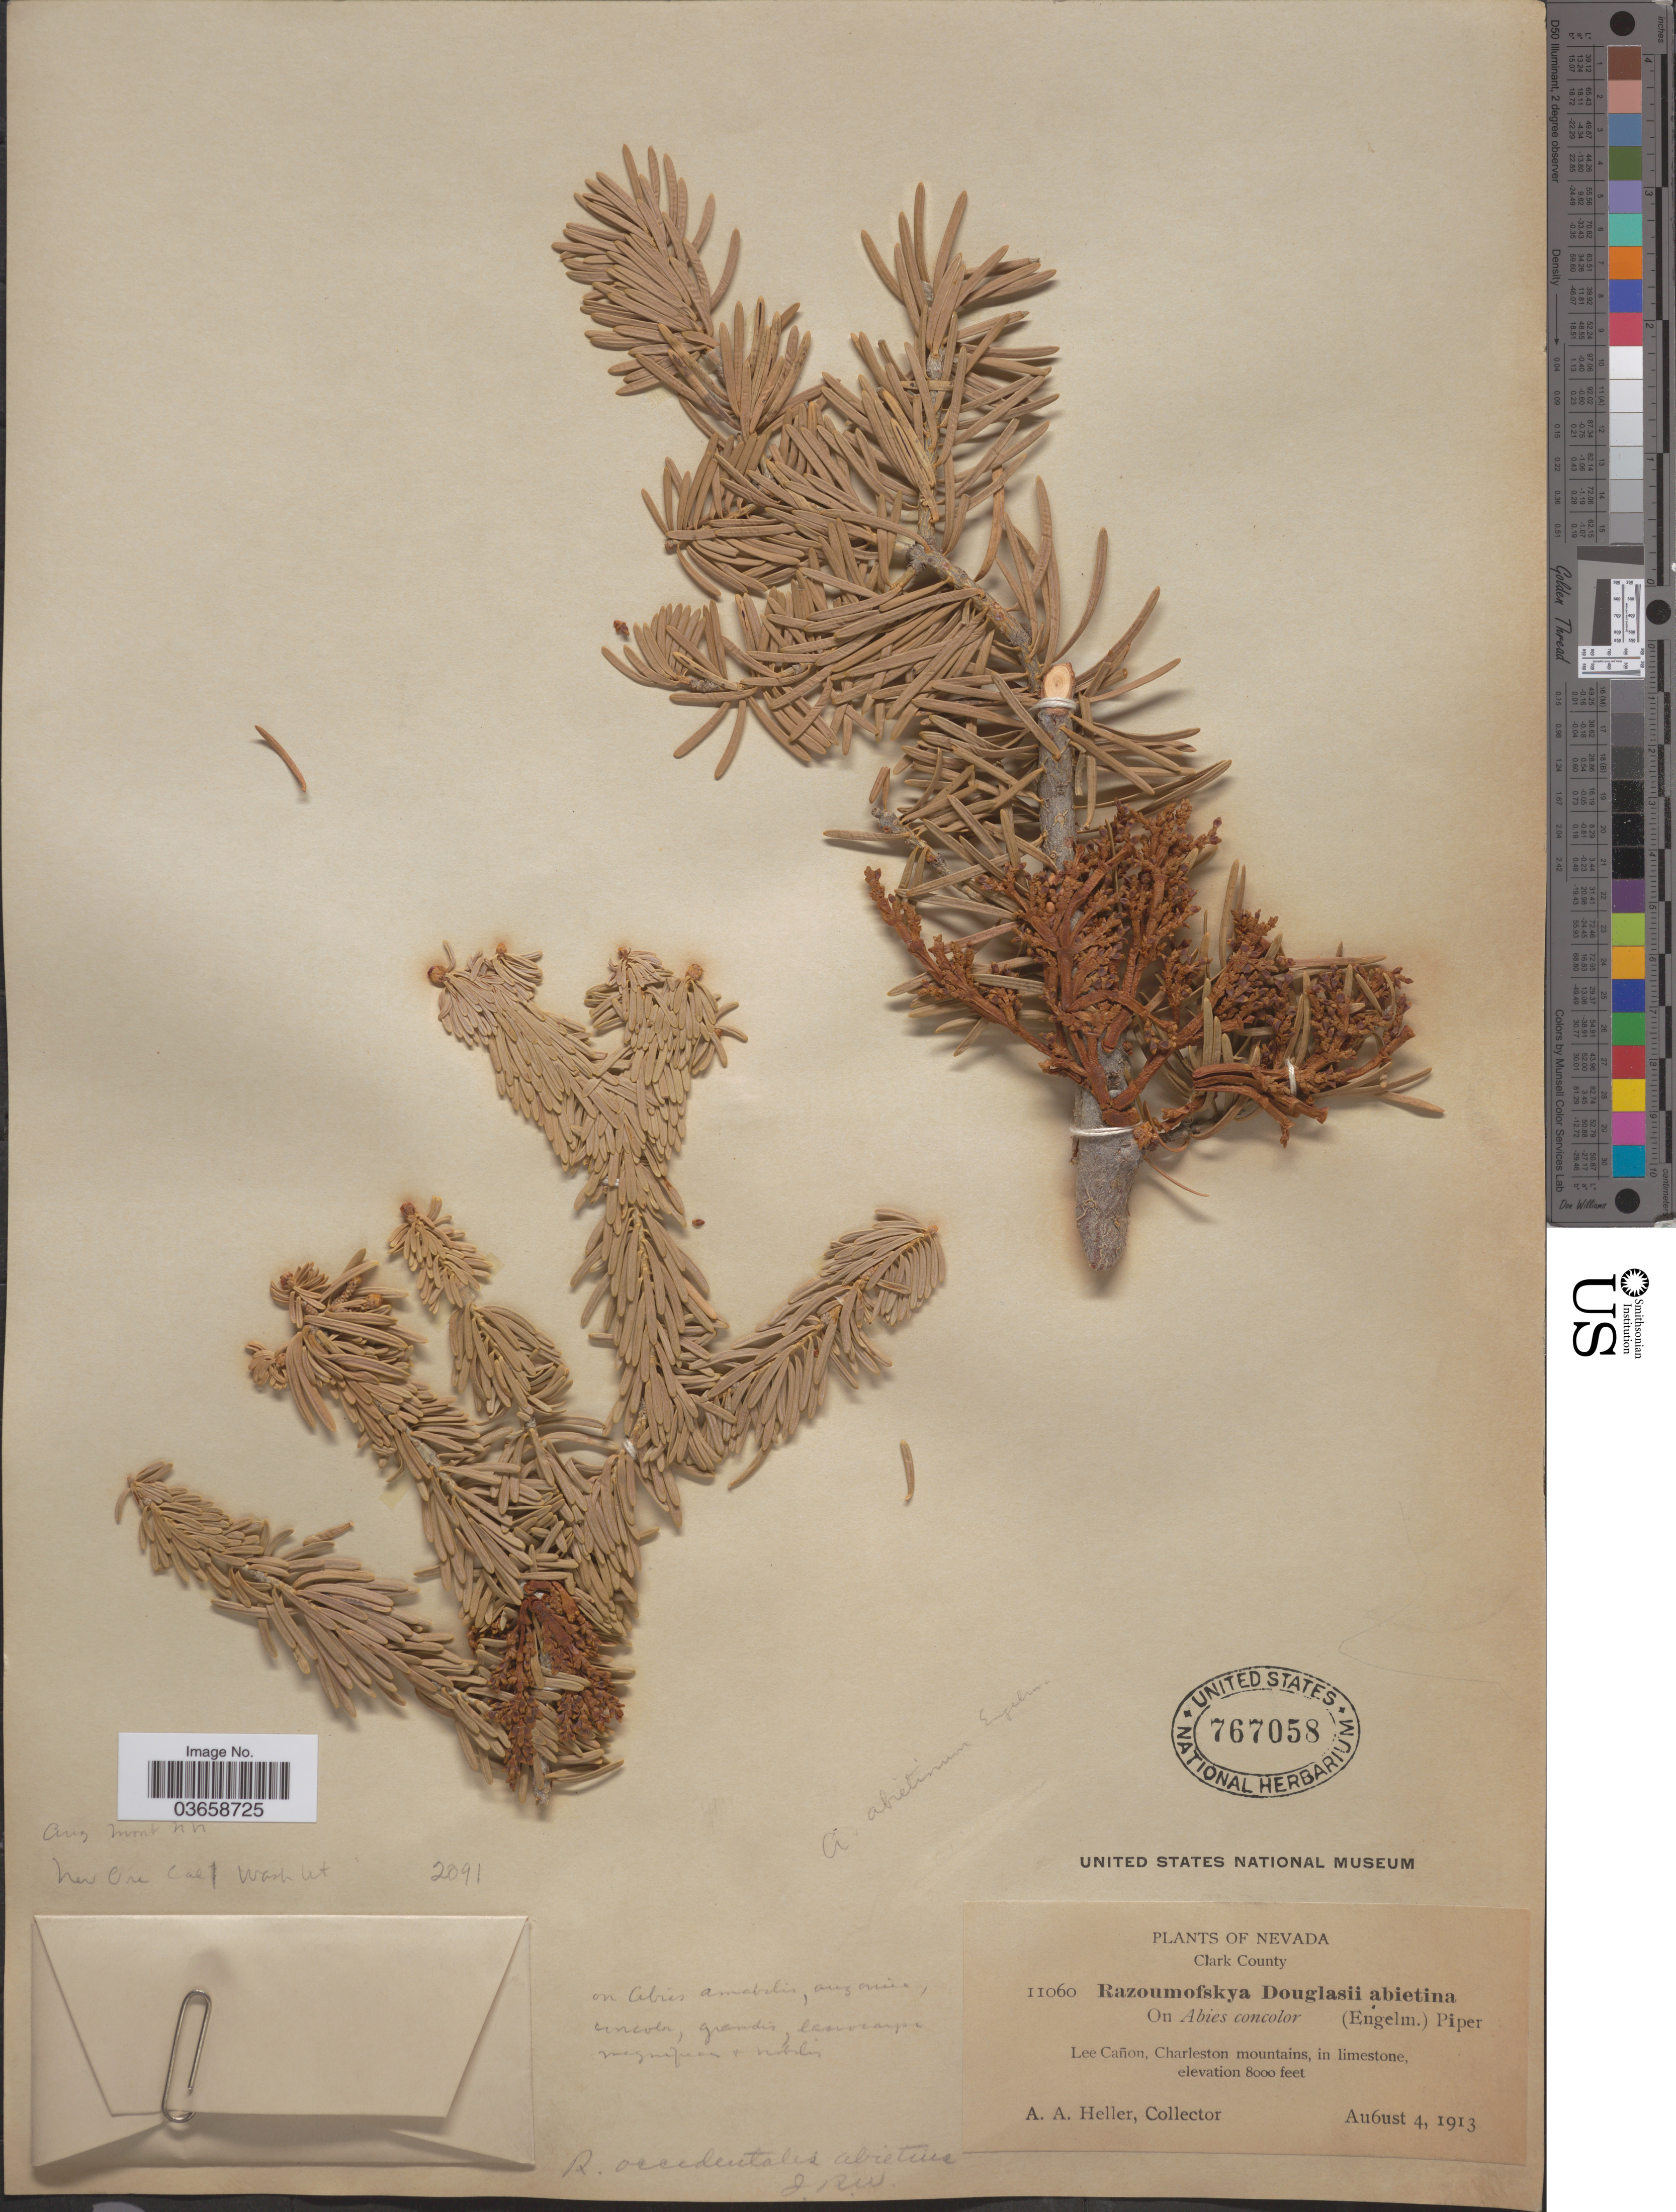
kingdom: Plantae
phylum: Tracheophyta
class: Magnoliopsida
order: Santalales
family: Viscaceae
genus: Arceuthobium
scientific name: Arceuthobium abietinum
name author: (Engelm.) Munz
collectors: A. A. Heller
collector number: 11060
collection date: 1913-08-04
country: United States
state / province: Nevada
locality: Clark County. Lee Cañon, Charleston mountains.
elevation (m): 2438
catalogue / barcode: US 767058